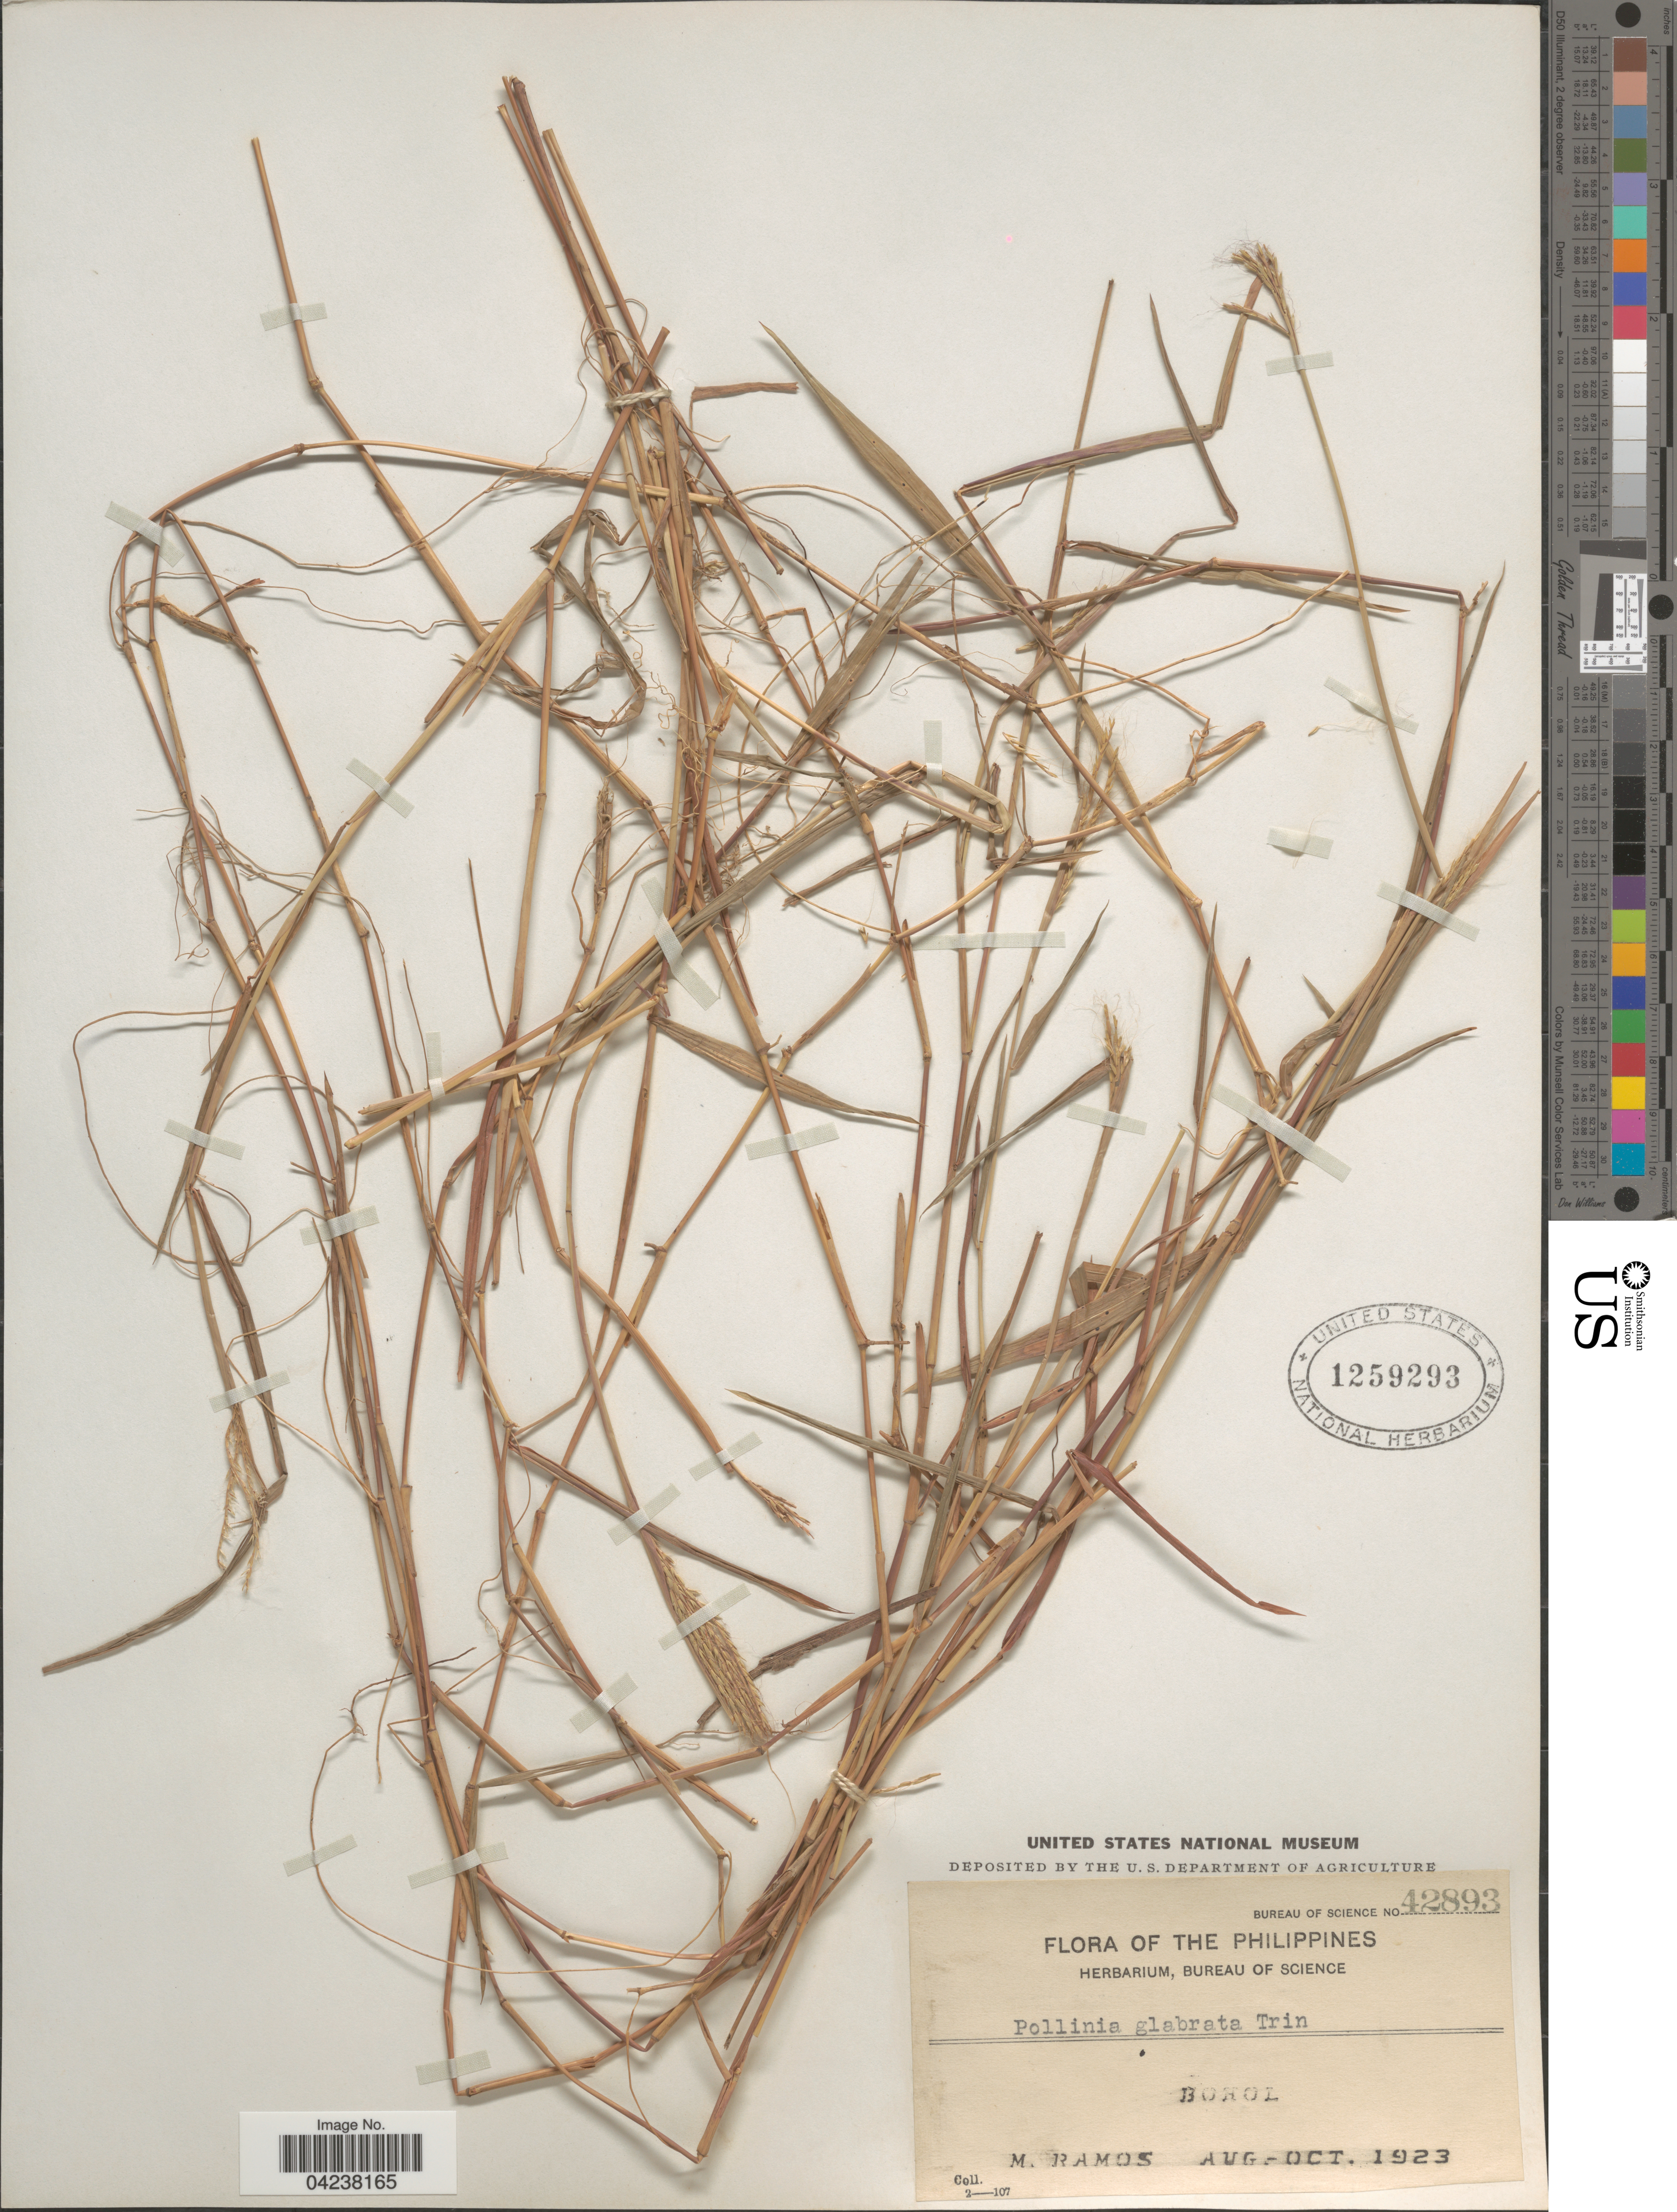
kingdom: Plantae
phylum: Tracheophyta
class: Liliopsida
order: Poales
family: Poaceae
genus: Microstegium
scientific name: Microstegium glabratum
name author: (Trin.) Camus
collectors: M. Ramos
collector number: Bureau of Science 42893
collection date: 1923-08/1923-10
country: Philippines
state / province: Central Visayas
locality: Bohol.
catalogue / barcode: US 1259293